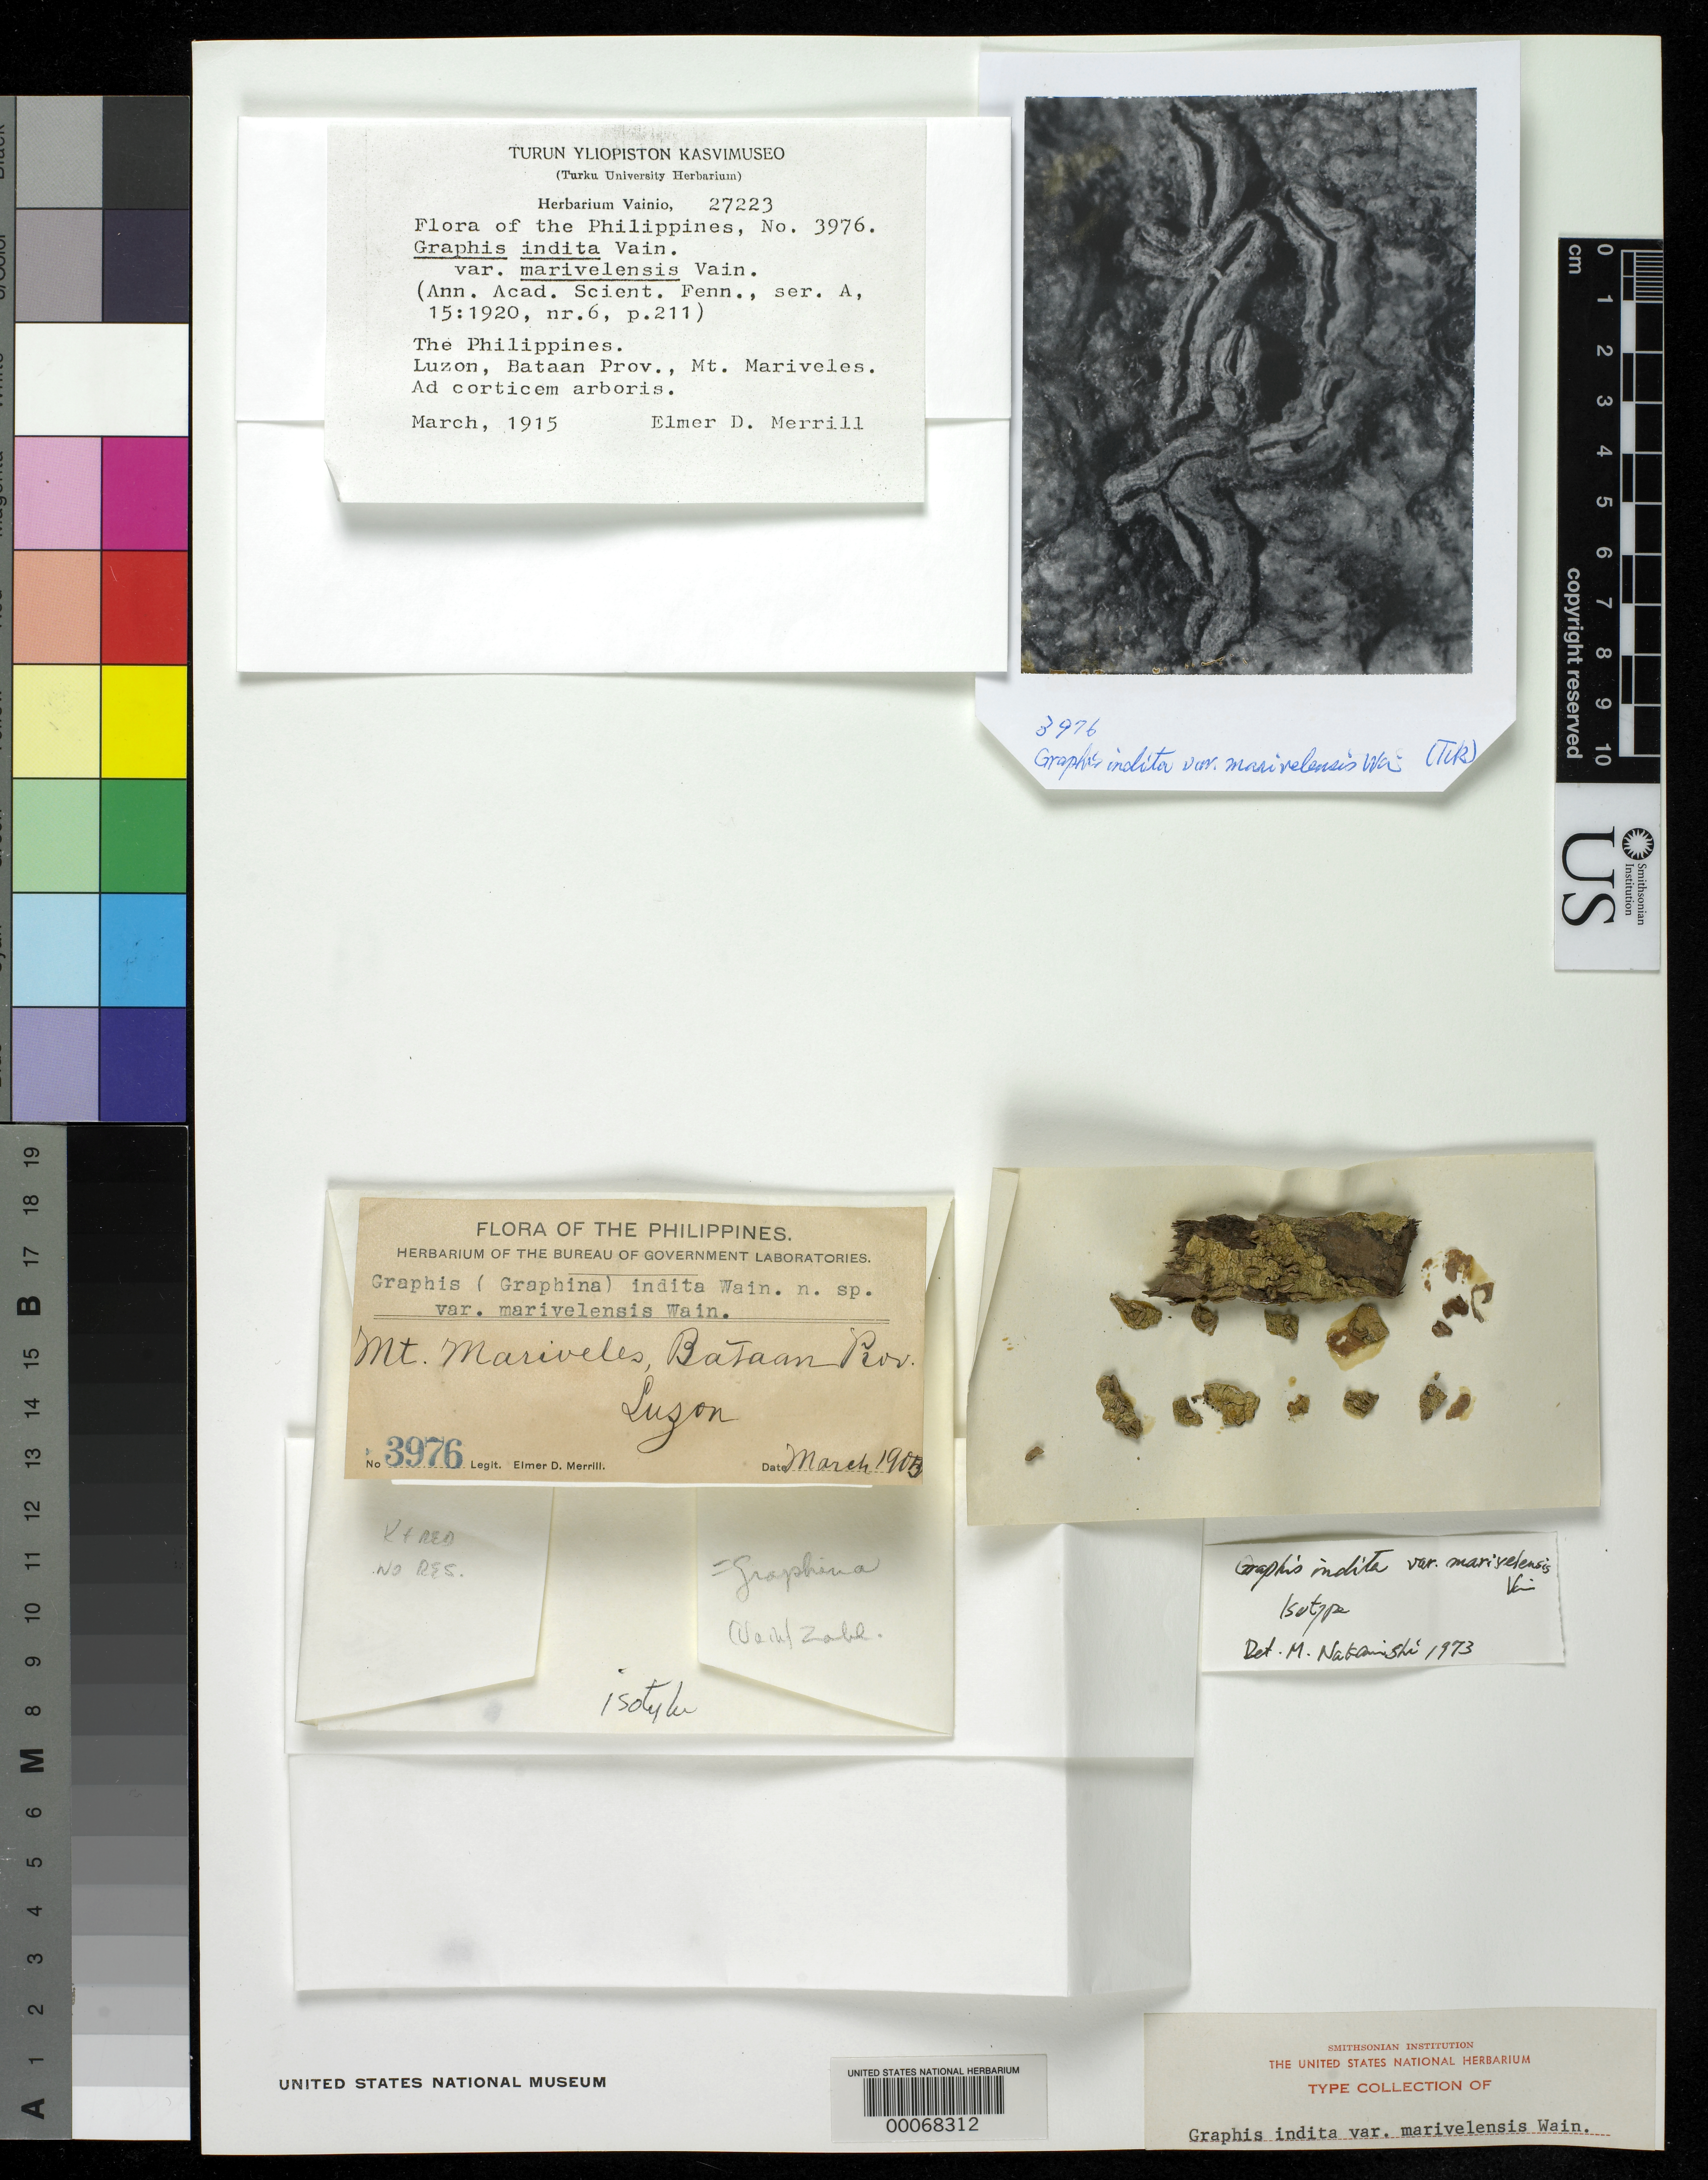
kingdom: Fungi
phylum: Ascomycota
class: Lecanoromycetes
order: Ostropales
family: Graphidaceae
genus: Graphis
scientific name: Graphis indita var. marivelensis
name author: Vain.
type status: Isotype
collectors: E. D. Merrill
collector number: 3976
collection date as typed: Mar 1915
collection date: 1915-03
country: Philippines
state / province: Central Luzon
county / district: Bataan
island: Luzon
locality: Mt. Mariveles.